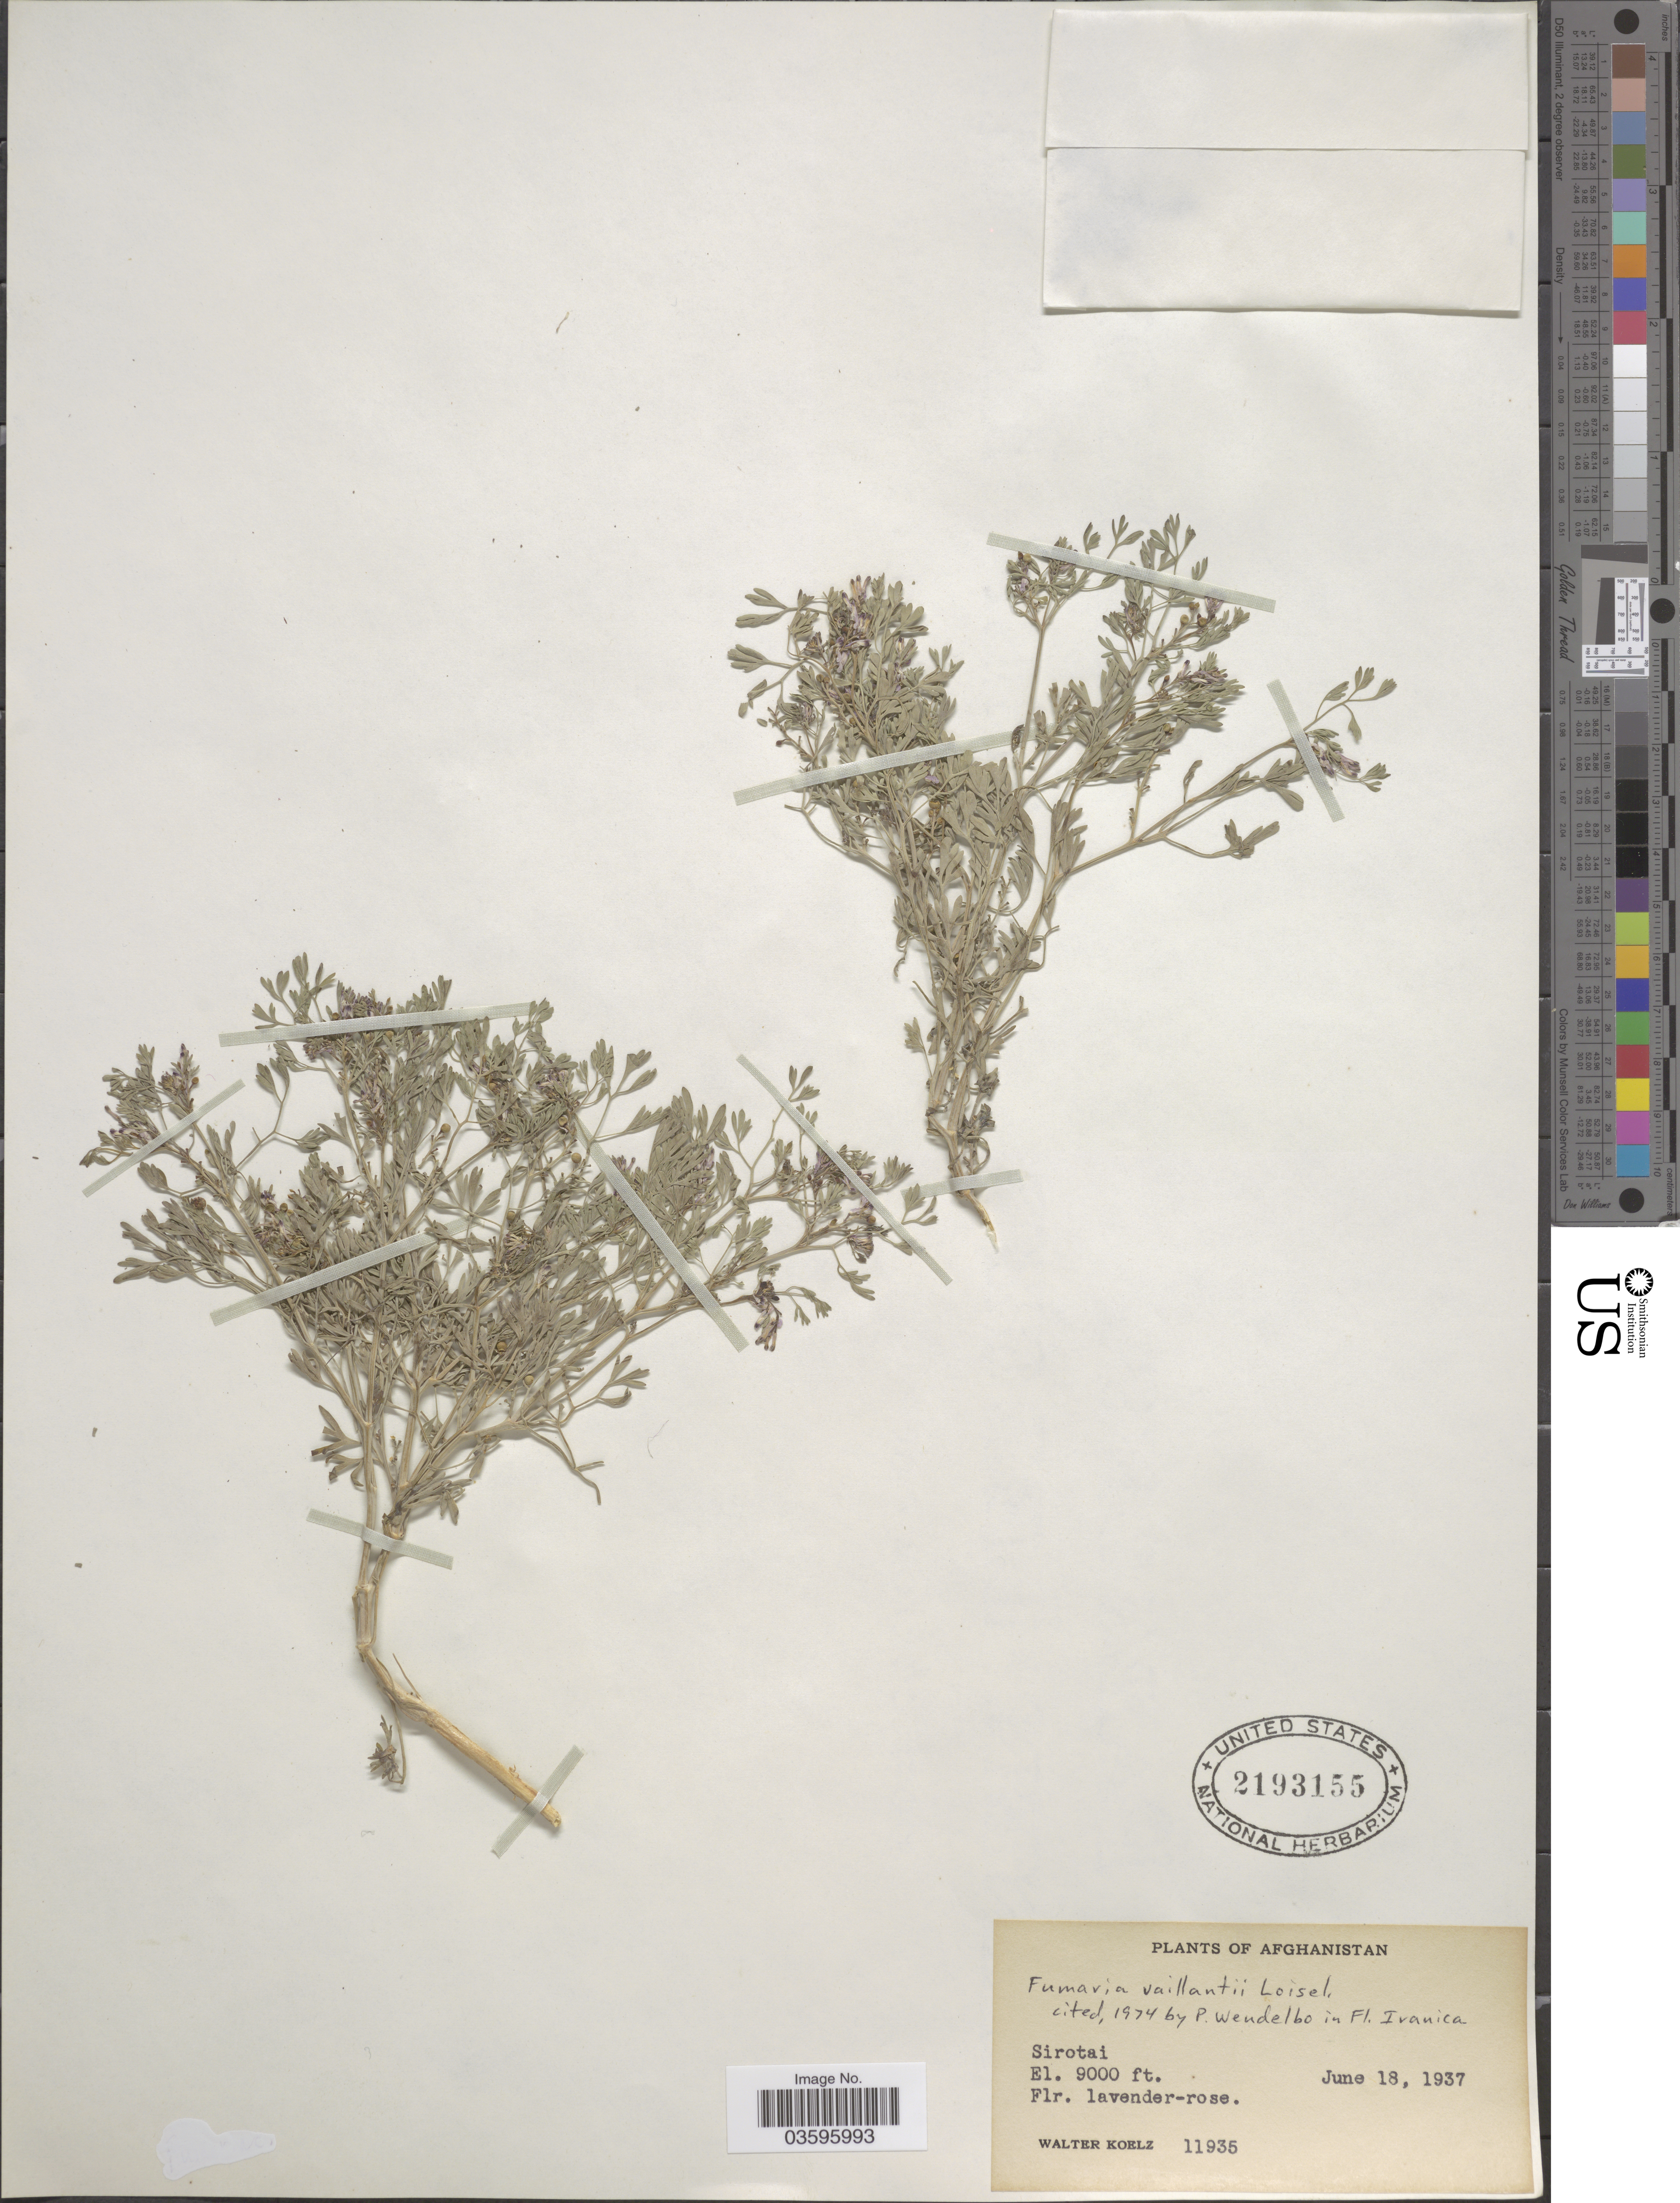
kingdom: Plantae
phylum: Tracheophyta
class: Magnoliopsida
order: Ranunculales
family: Papaveraceae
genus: Fumaria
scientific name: Fumaria vaillantii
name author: Loisel.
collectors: W. N. Koelz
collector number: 11935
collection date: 1937-06-18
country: Afghanistan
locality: Sirotai.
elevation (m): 2743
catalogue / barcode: US 2193155